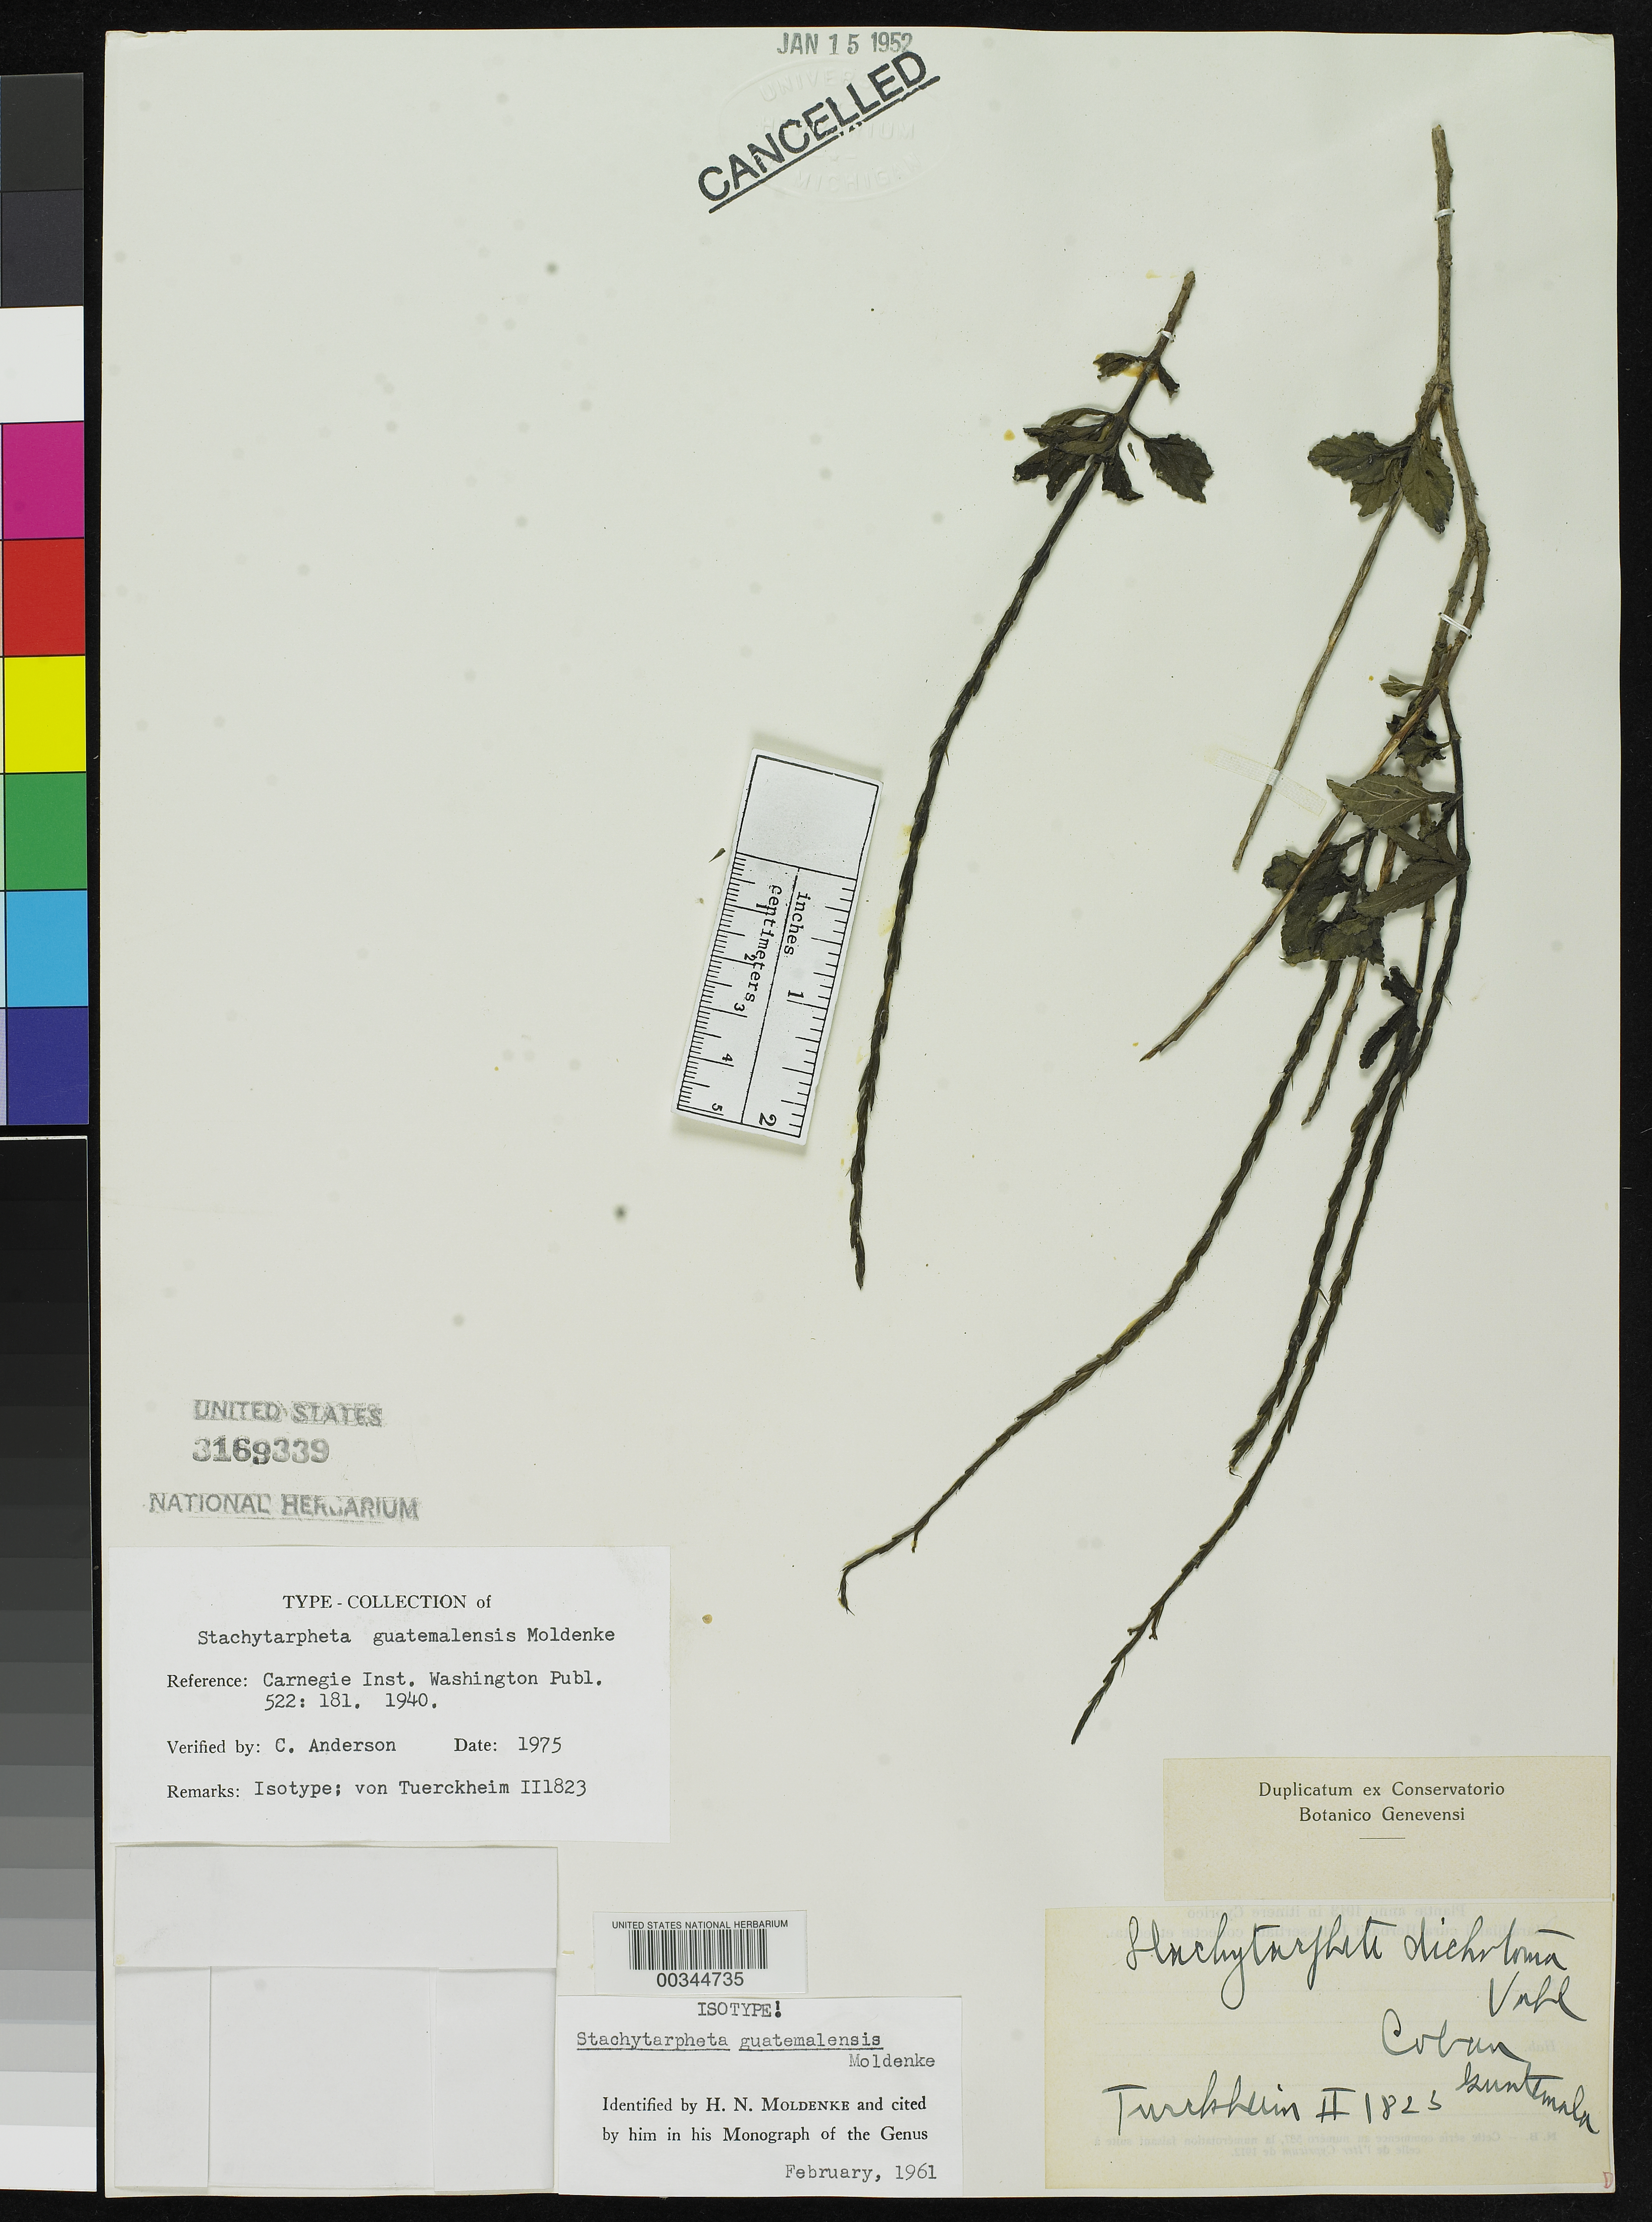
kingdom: Plantae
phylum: Tracheophyta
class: Magnoliopsida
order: Lamiales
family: Verbenaceae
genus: Stachytarpheta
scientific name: Stachytarpheta guatemalensis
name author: Moldenke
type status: Isotype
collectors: H. von Türckheim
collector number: II 1823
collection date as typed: Jun 1907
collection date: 1907-06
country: Guatemala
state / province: Alta Verapaz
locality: Cobán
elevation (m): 1350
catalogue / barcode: US 3169339